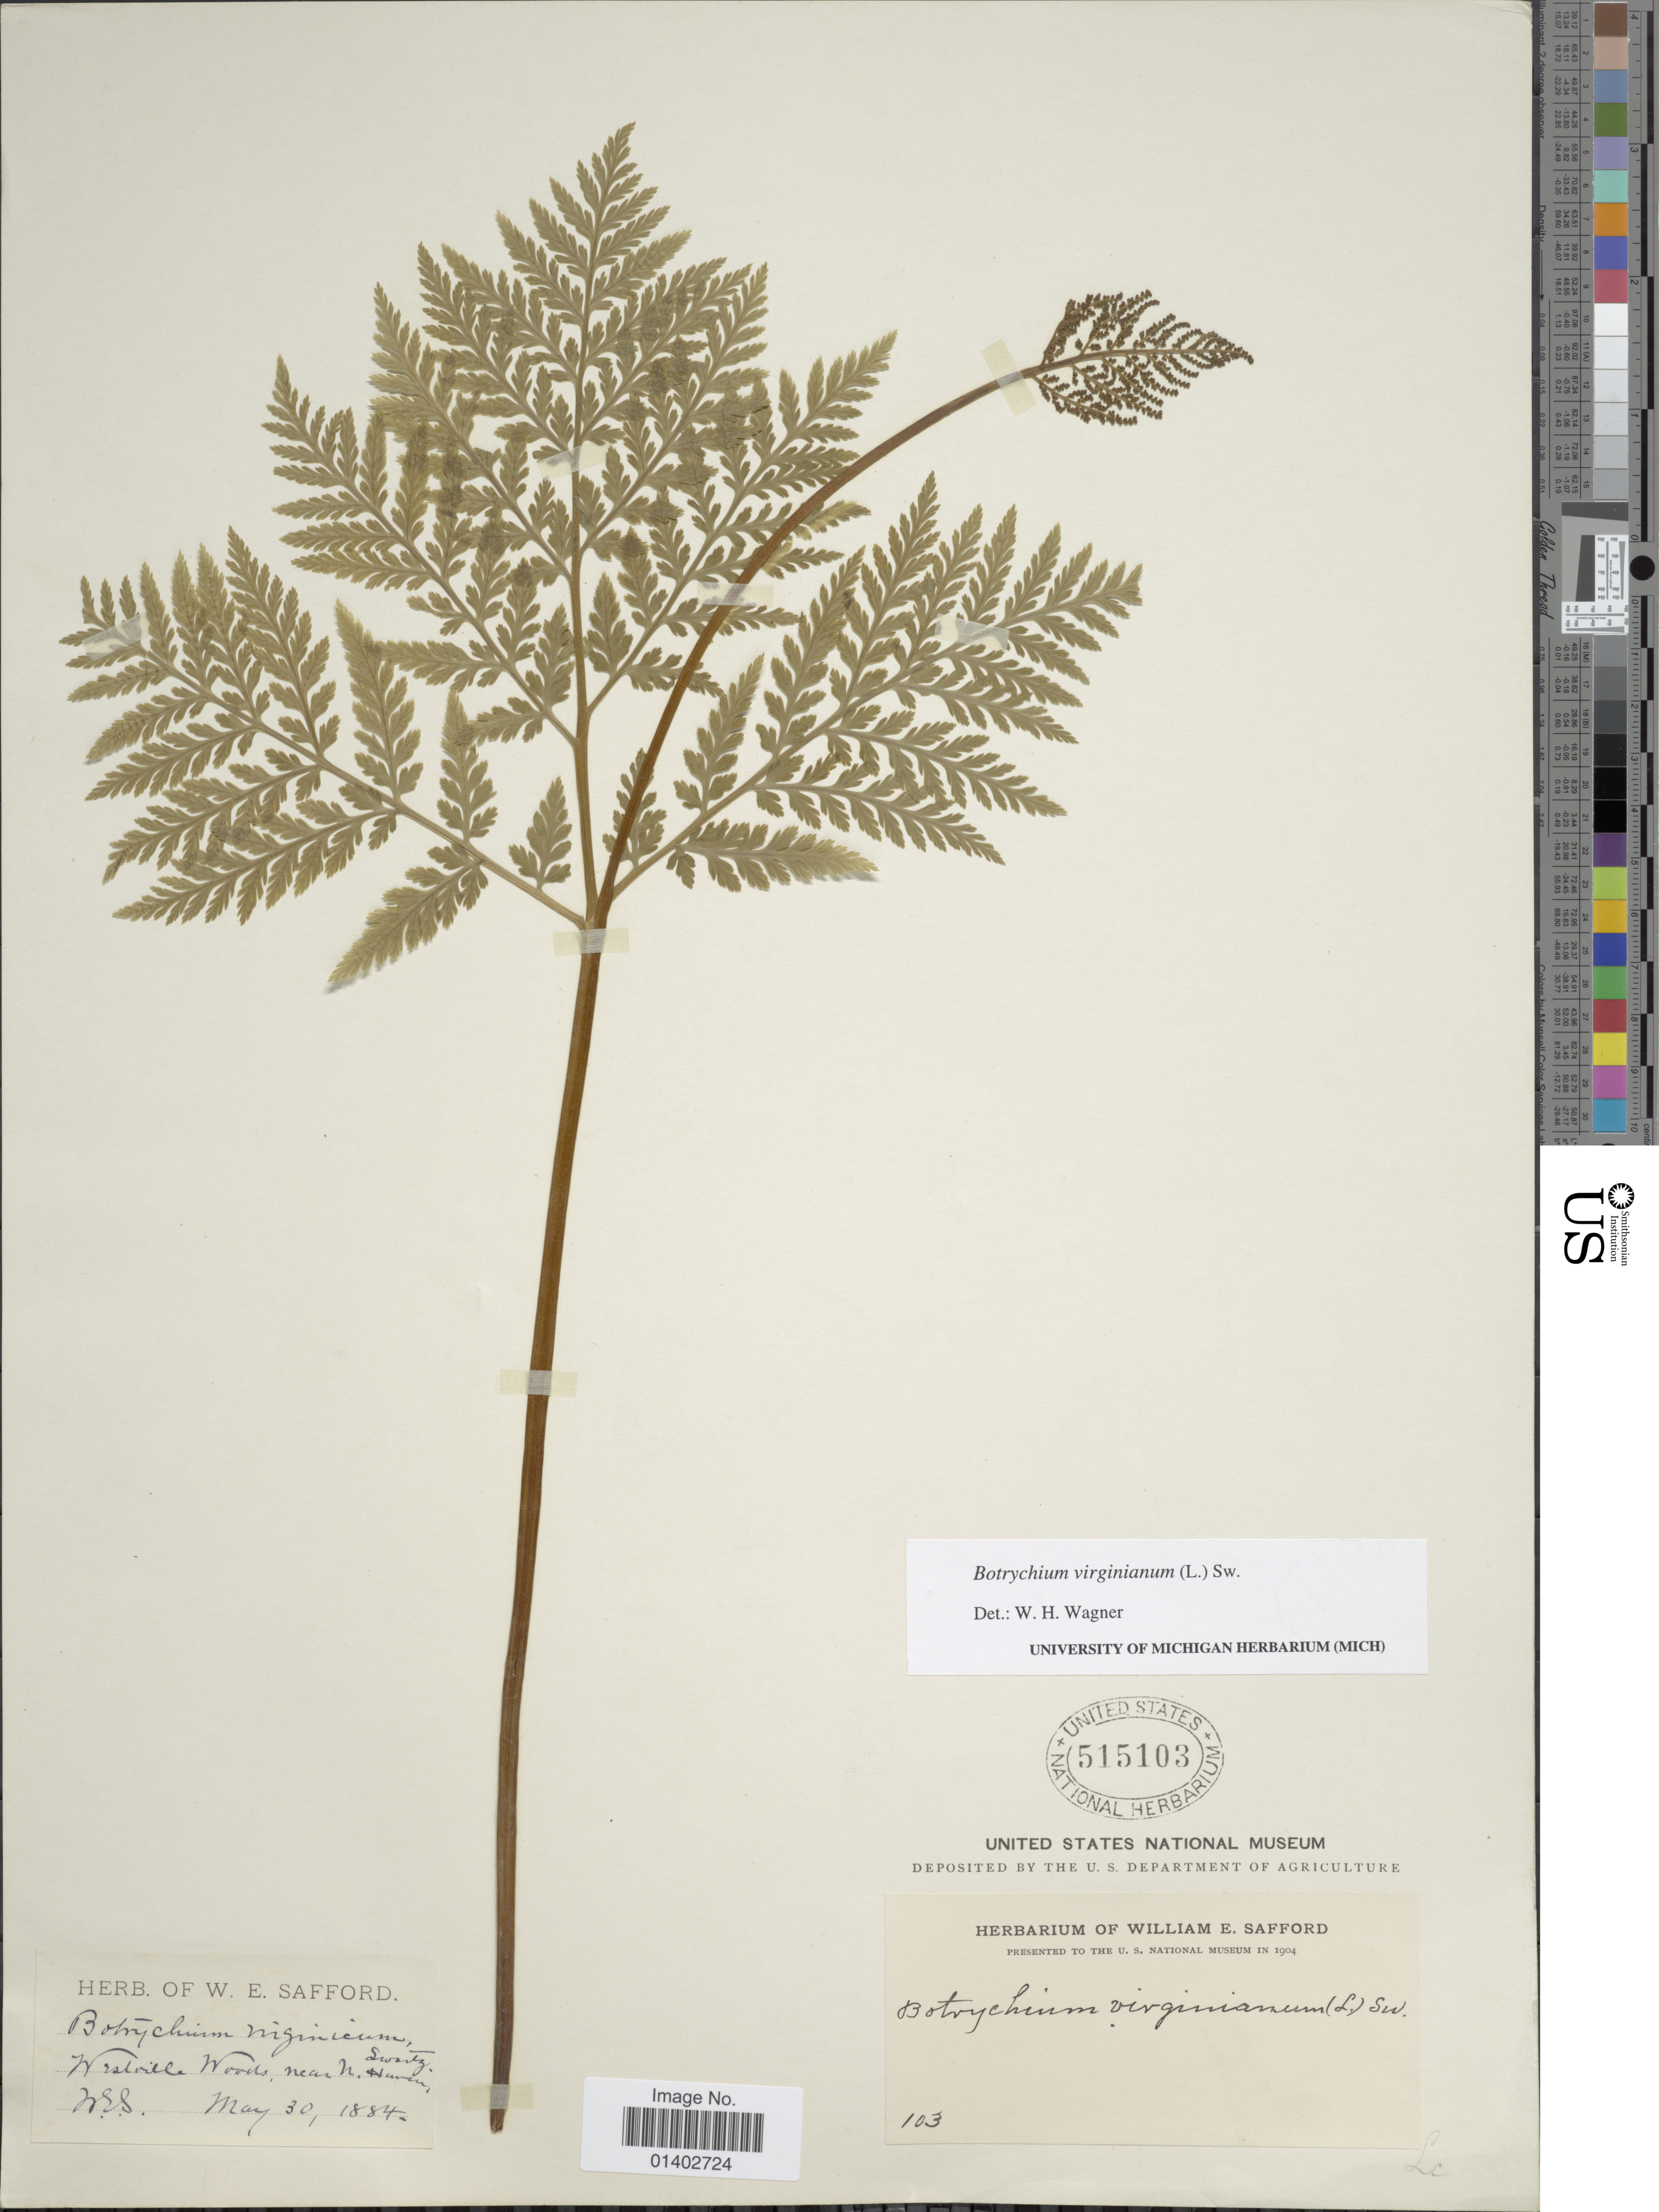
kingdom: Plantae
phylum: Tracheophyta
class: Polypodiopsida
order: Ophioglossales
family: Ophioglossaceae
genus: Botrychium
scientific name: Botrychium virginianum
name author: (L.) Sw.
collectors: W. E. Safford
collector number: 103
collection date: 1884-05-30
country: United States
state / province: Connecticut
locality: Westville Woods, near New Haven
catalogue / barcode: US 515103